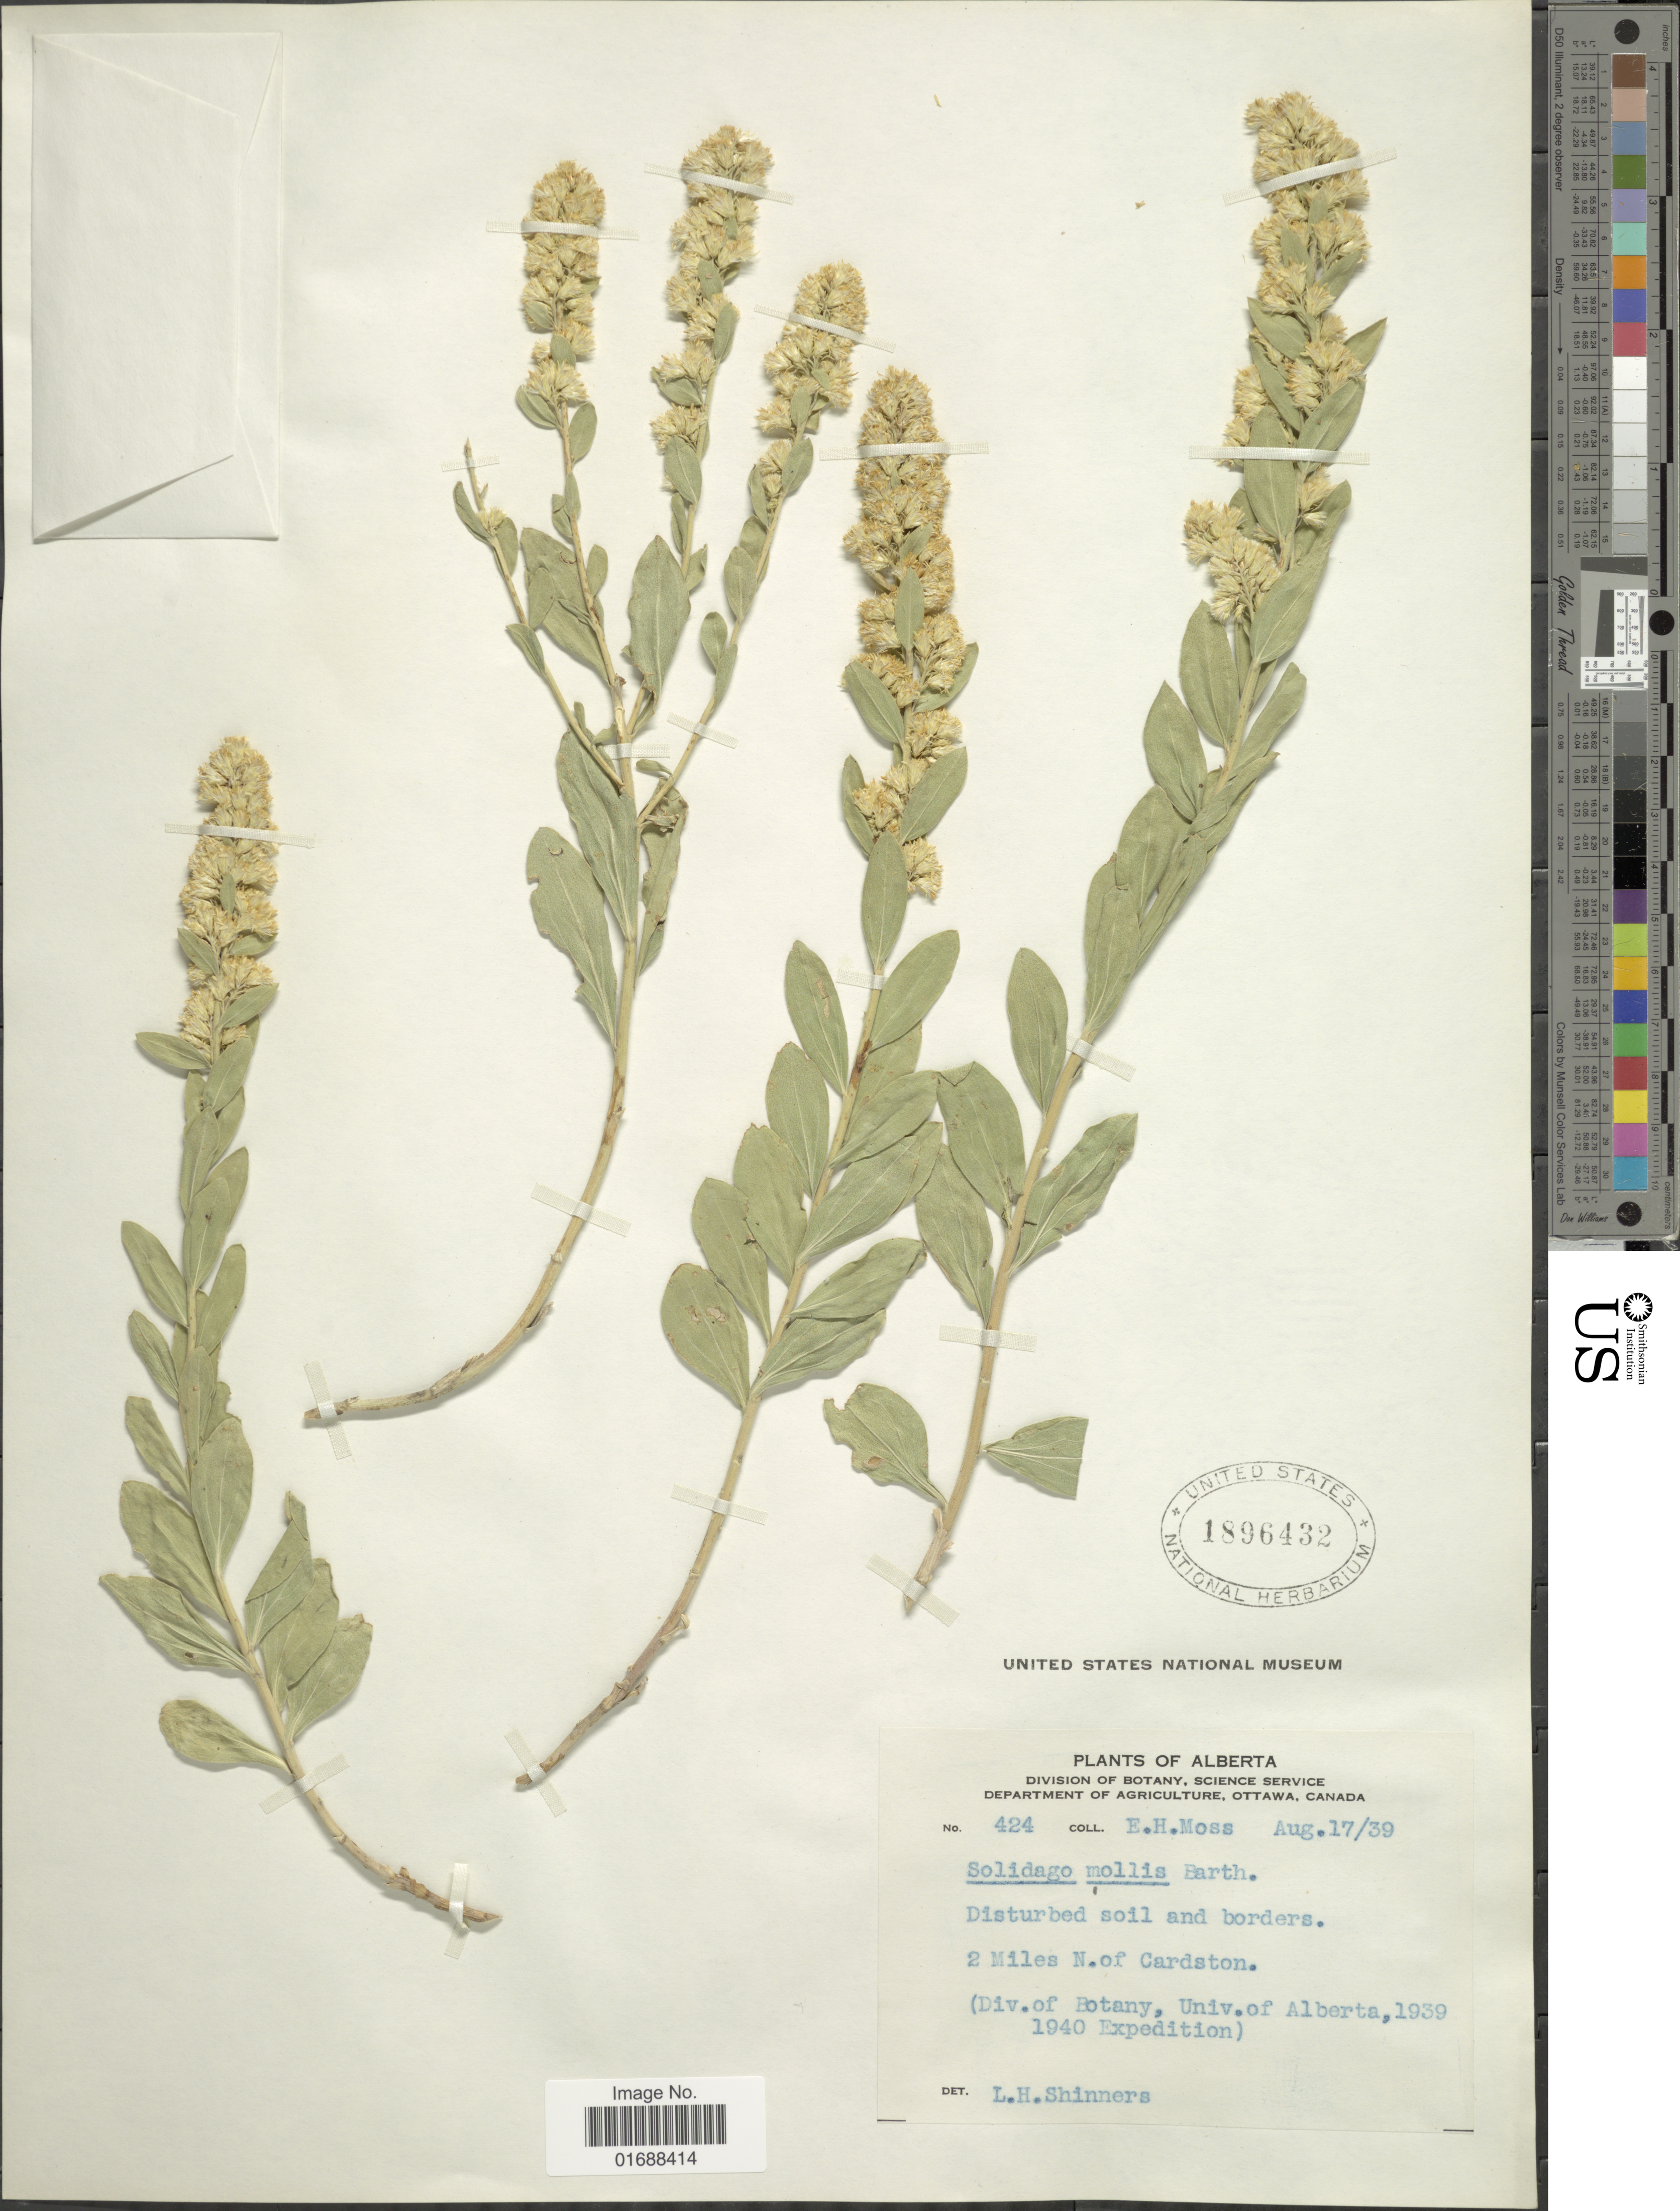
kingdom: Plantae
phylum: Tracheophyta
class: Magnoliopsida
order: Asterales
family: Asteraceae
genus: Solidago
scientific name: Solidago mollis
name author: Bartl.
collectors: E. Moss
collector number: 424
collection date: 1939-08-17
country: Canada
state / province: Alberta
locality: Alberta, 2 miles N. of Cardston.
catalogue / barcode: US 1896432